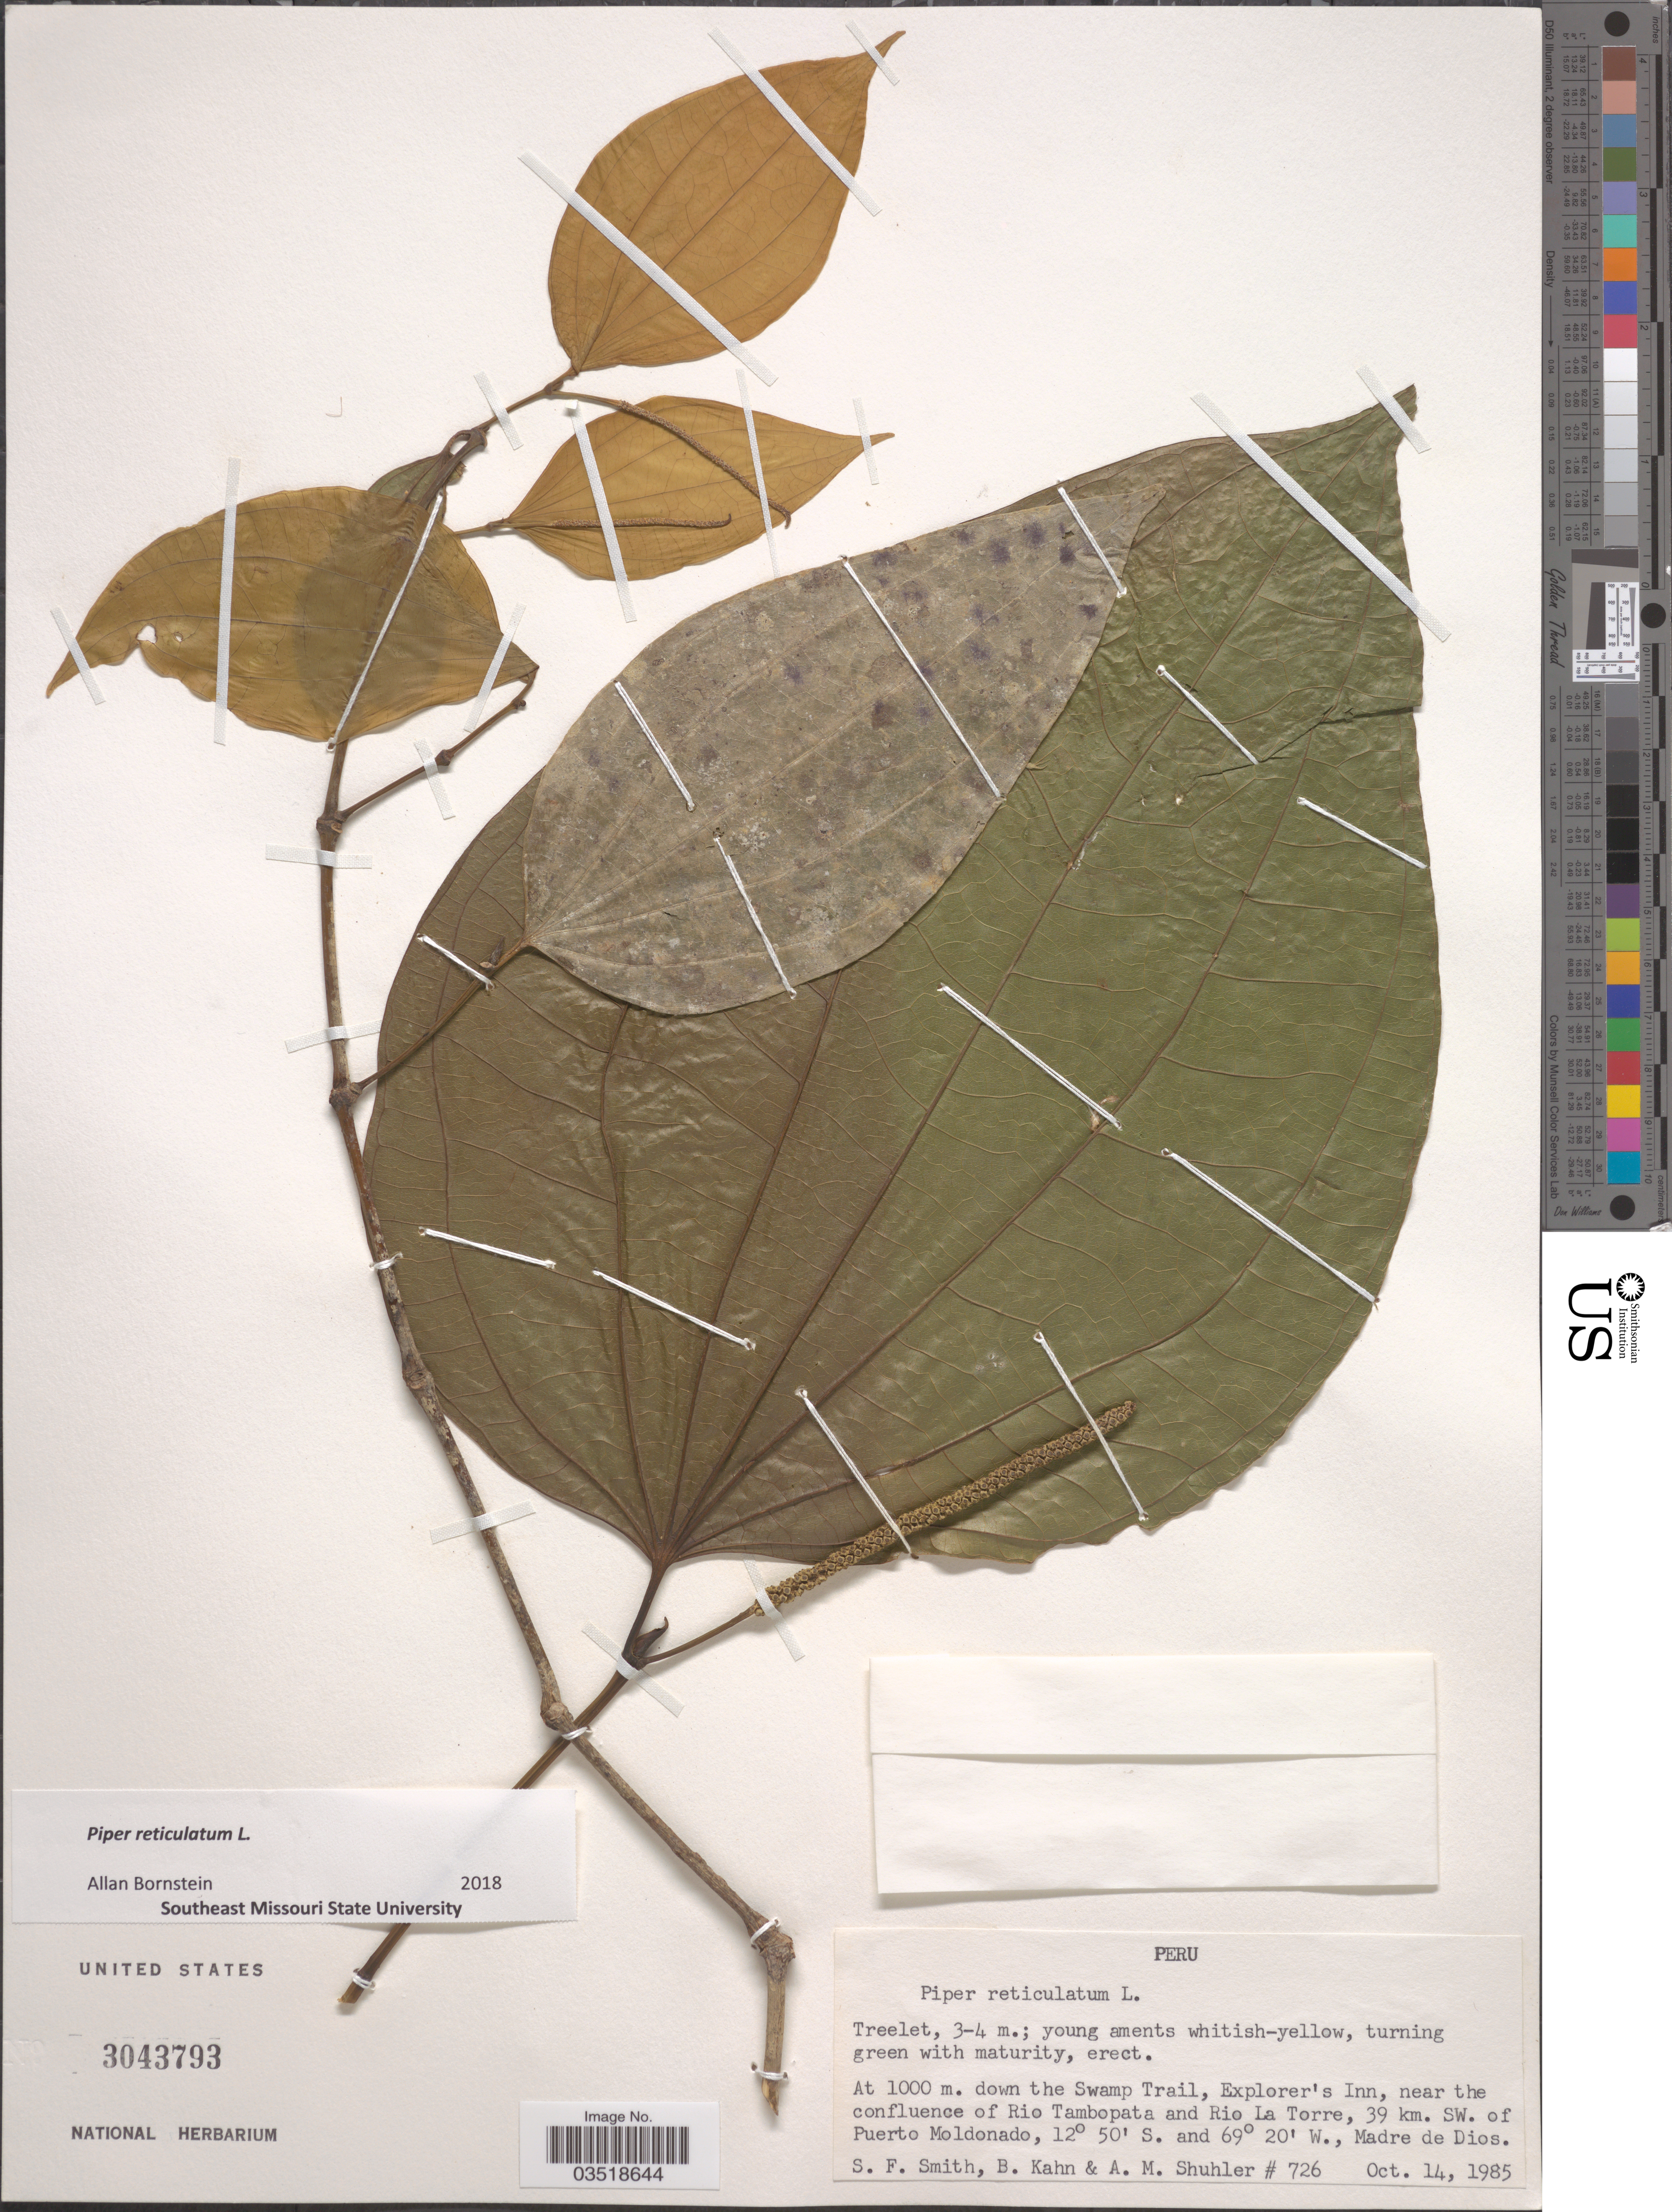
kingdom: Plantae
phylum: Tracheophyta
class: Magnoliopsida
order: Piperales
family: Piperaceae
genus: Piper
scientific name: Piper reticulatum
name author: L.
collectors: S.F. Smith, B. Kahn & A. Shuhler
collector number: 726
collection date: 1985-10-14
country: Peru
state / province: Madre de Dios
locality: Down the Swamp Trail, Explorer's Inn, near the confluence of Rio Tambopata and Rio La Torre, 39 km. SW. of Puerto Moldonado.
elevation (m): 1000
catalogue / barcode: US 3043793